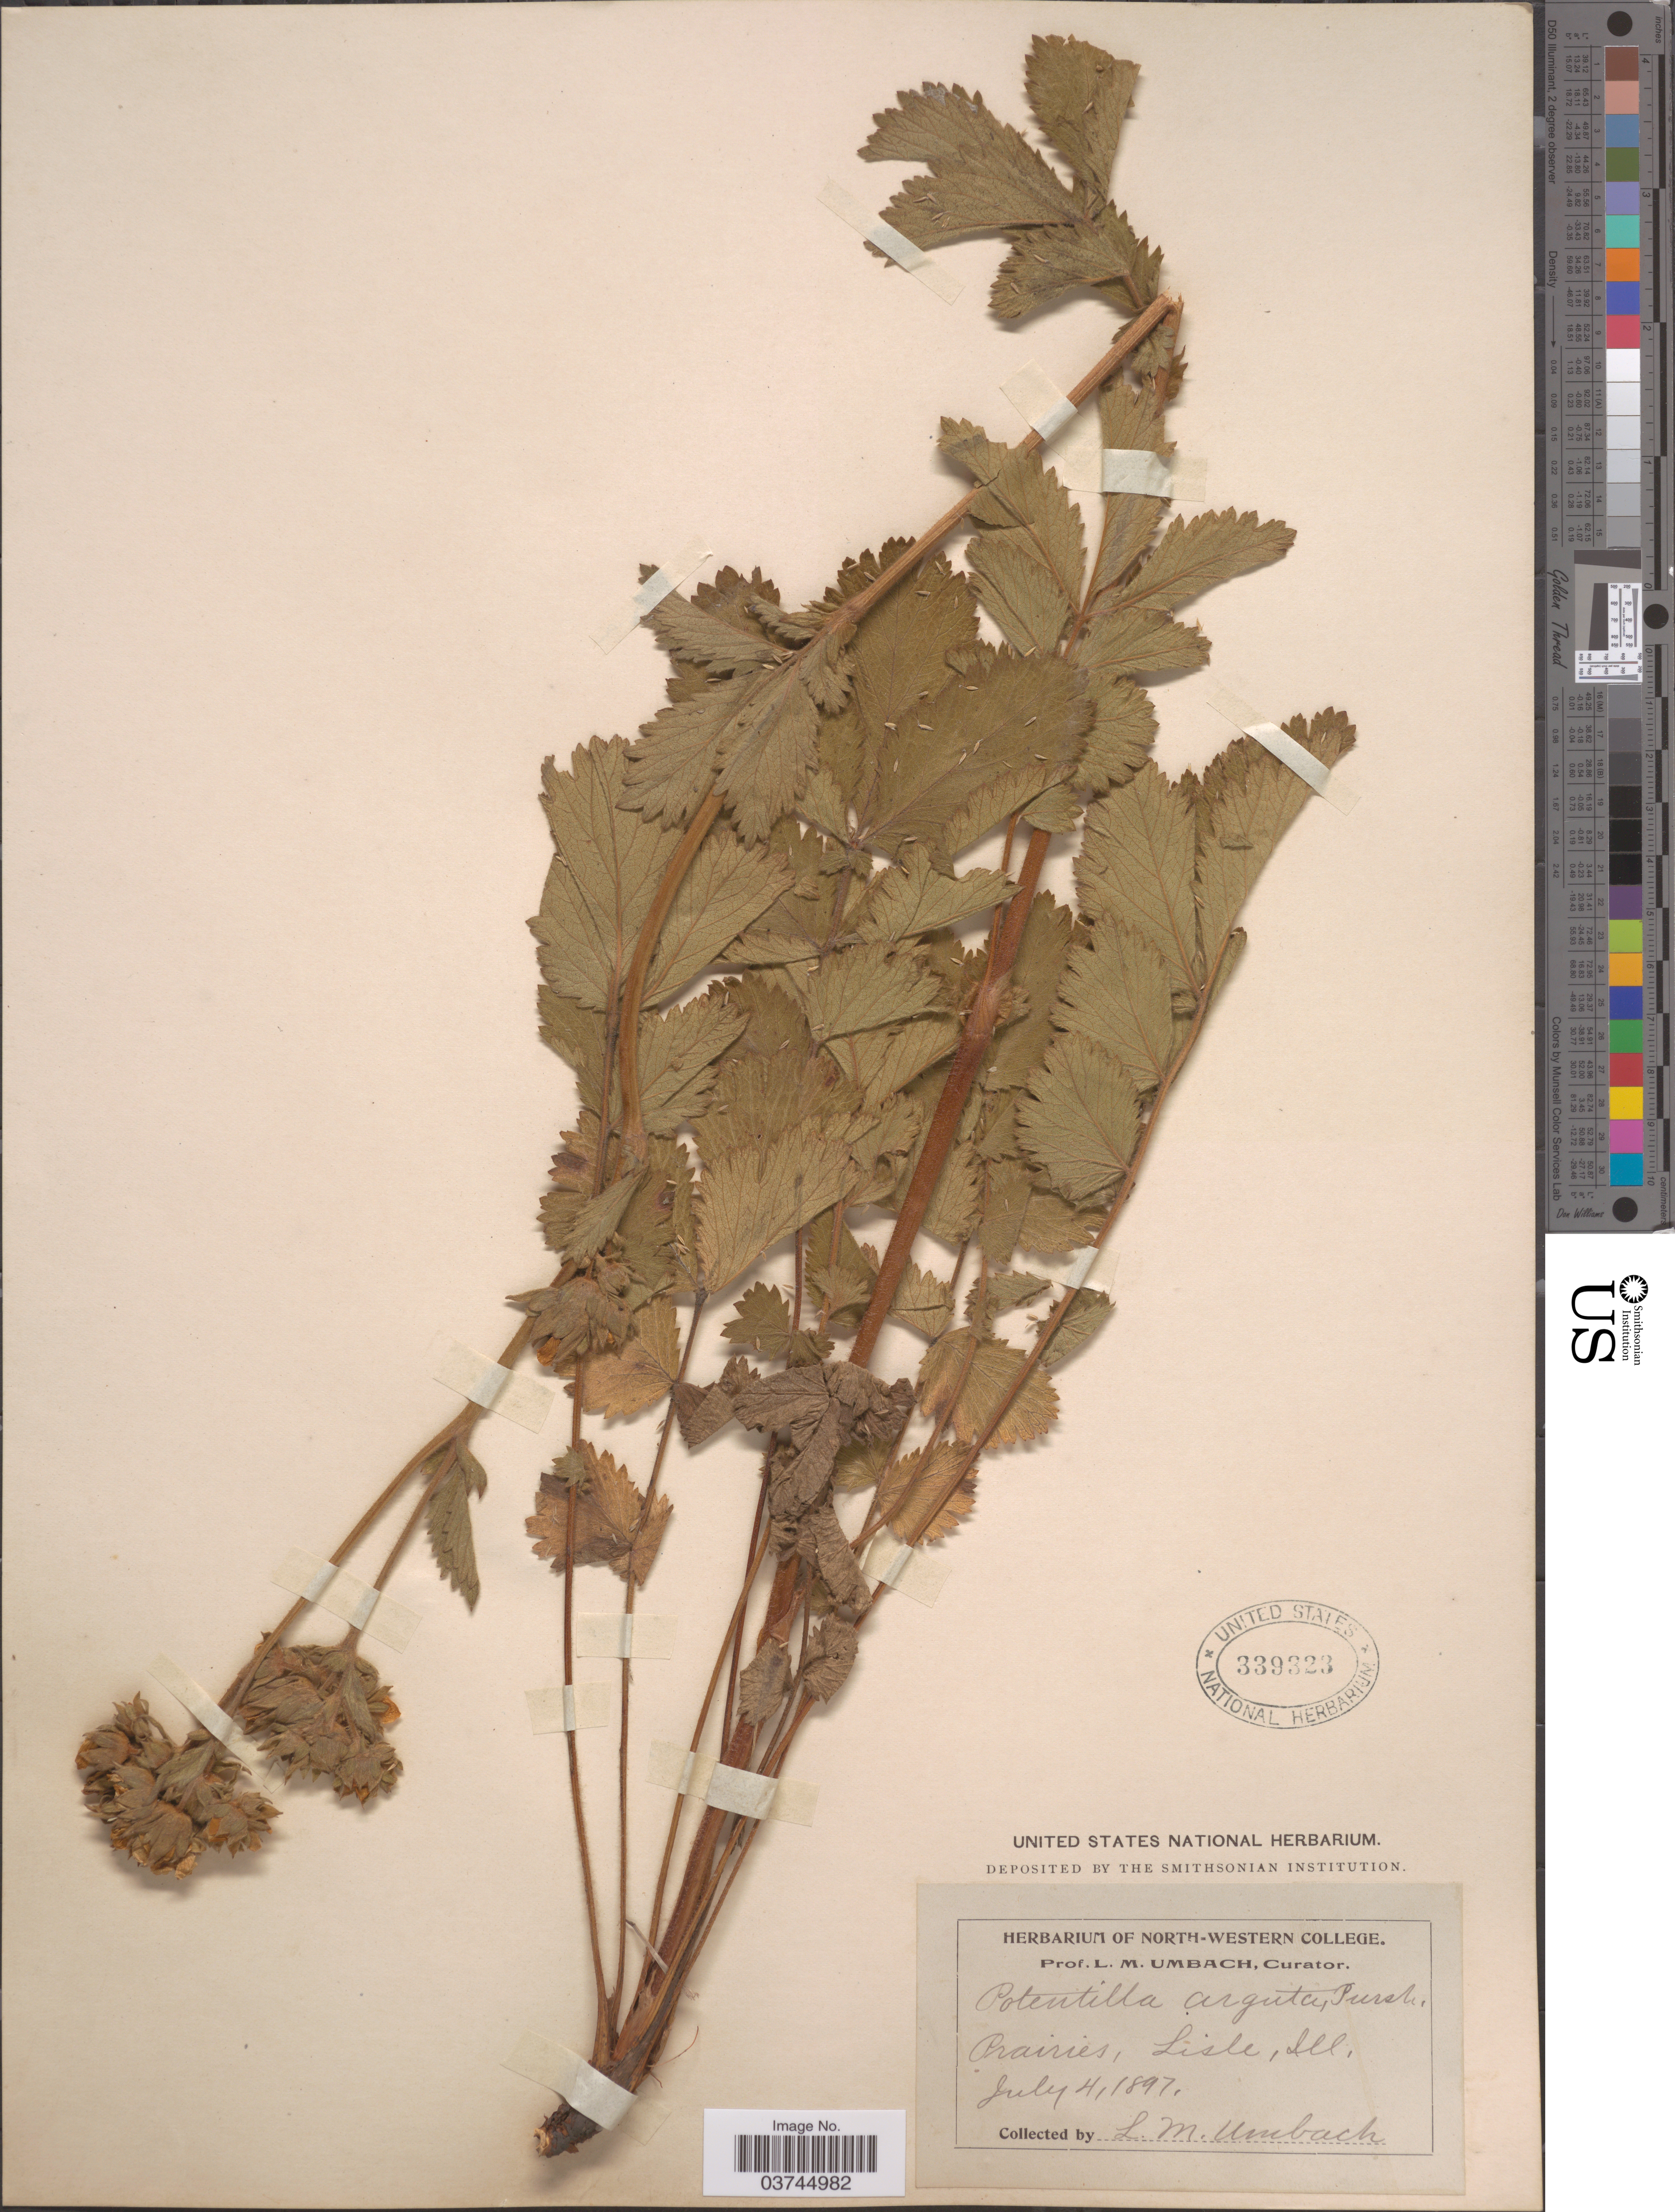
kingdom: Plantae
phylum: Tracheophyta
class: Magnoliopsida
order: Rosales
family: Rosaceae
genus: Drymocallis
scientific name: Drymocallis arguta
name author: (Pursh) Rydb.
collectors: L. M. Umbach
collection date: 1897-07-04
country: United States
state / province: Illinois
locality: Prairies, Lisle.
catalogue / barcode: US 339323